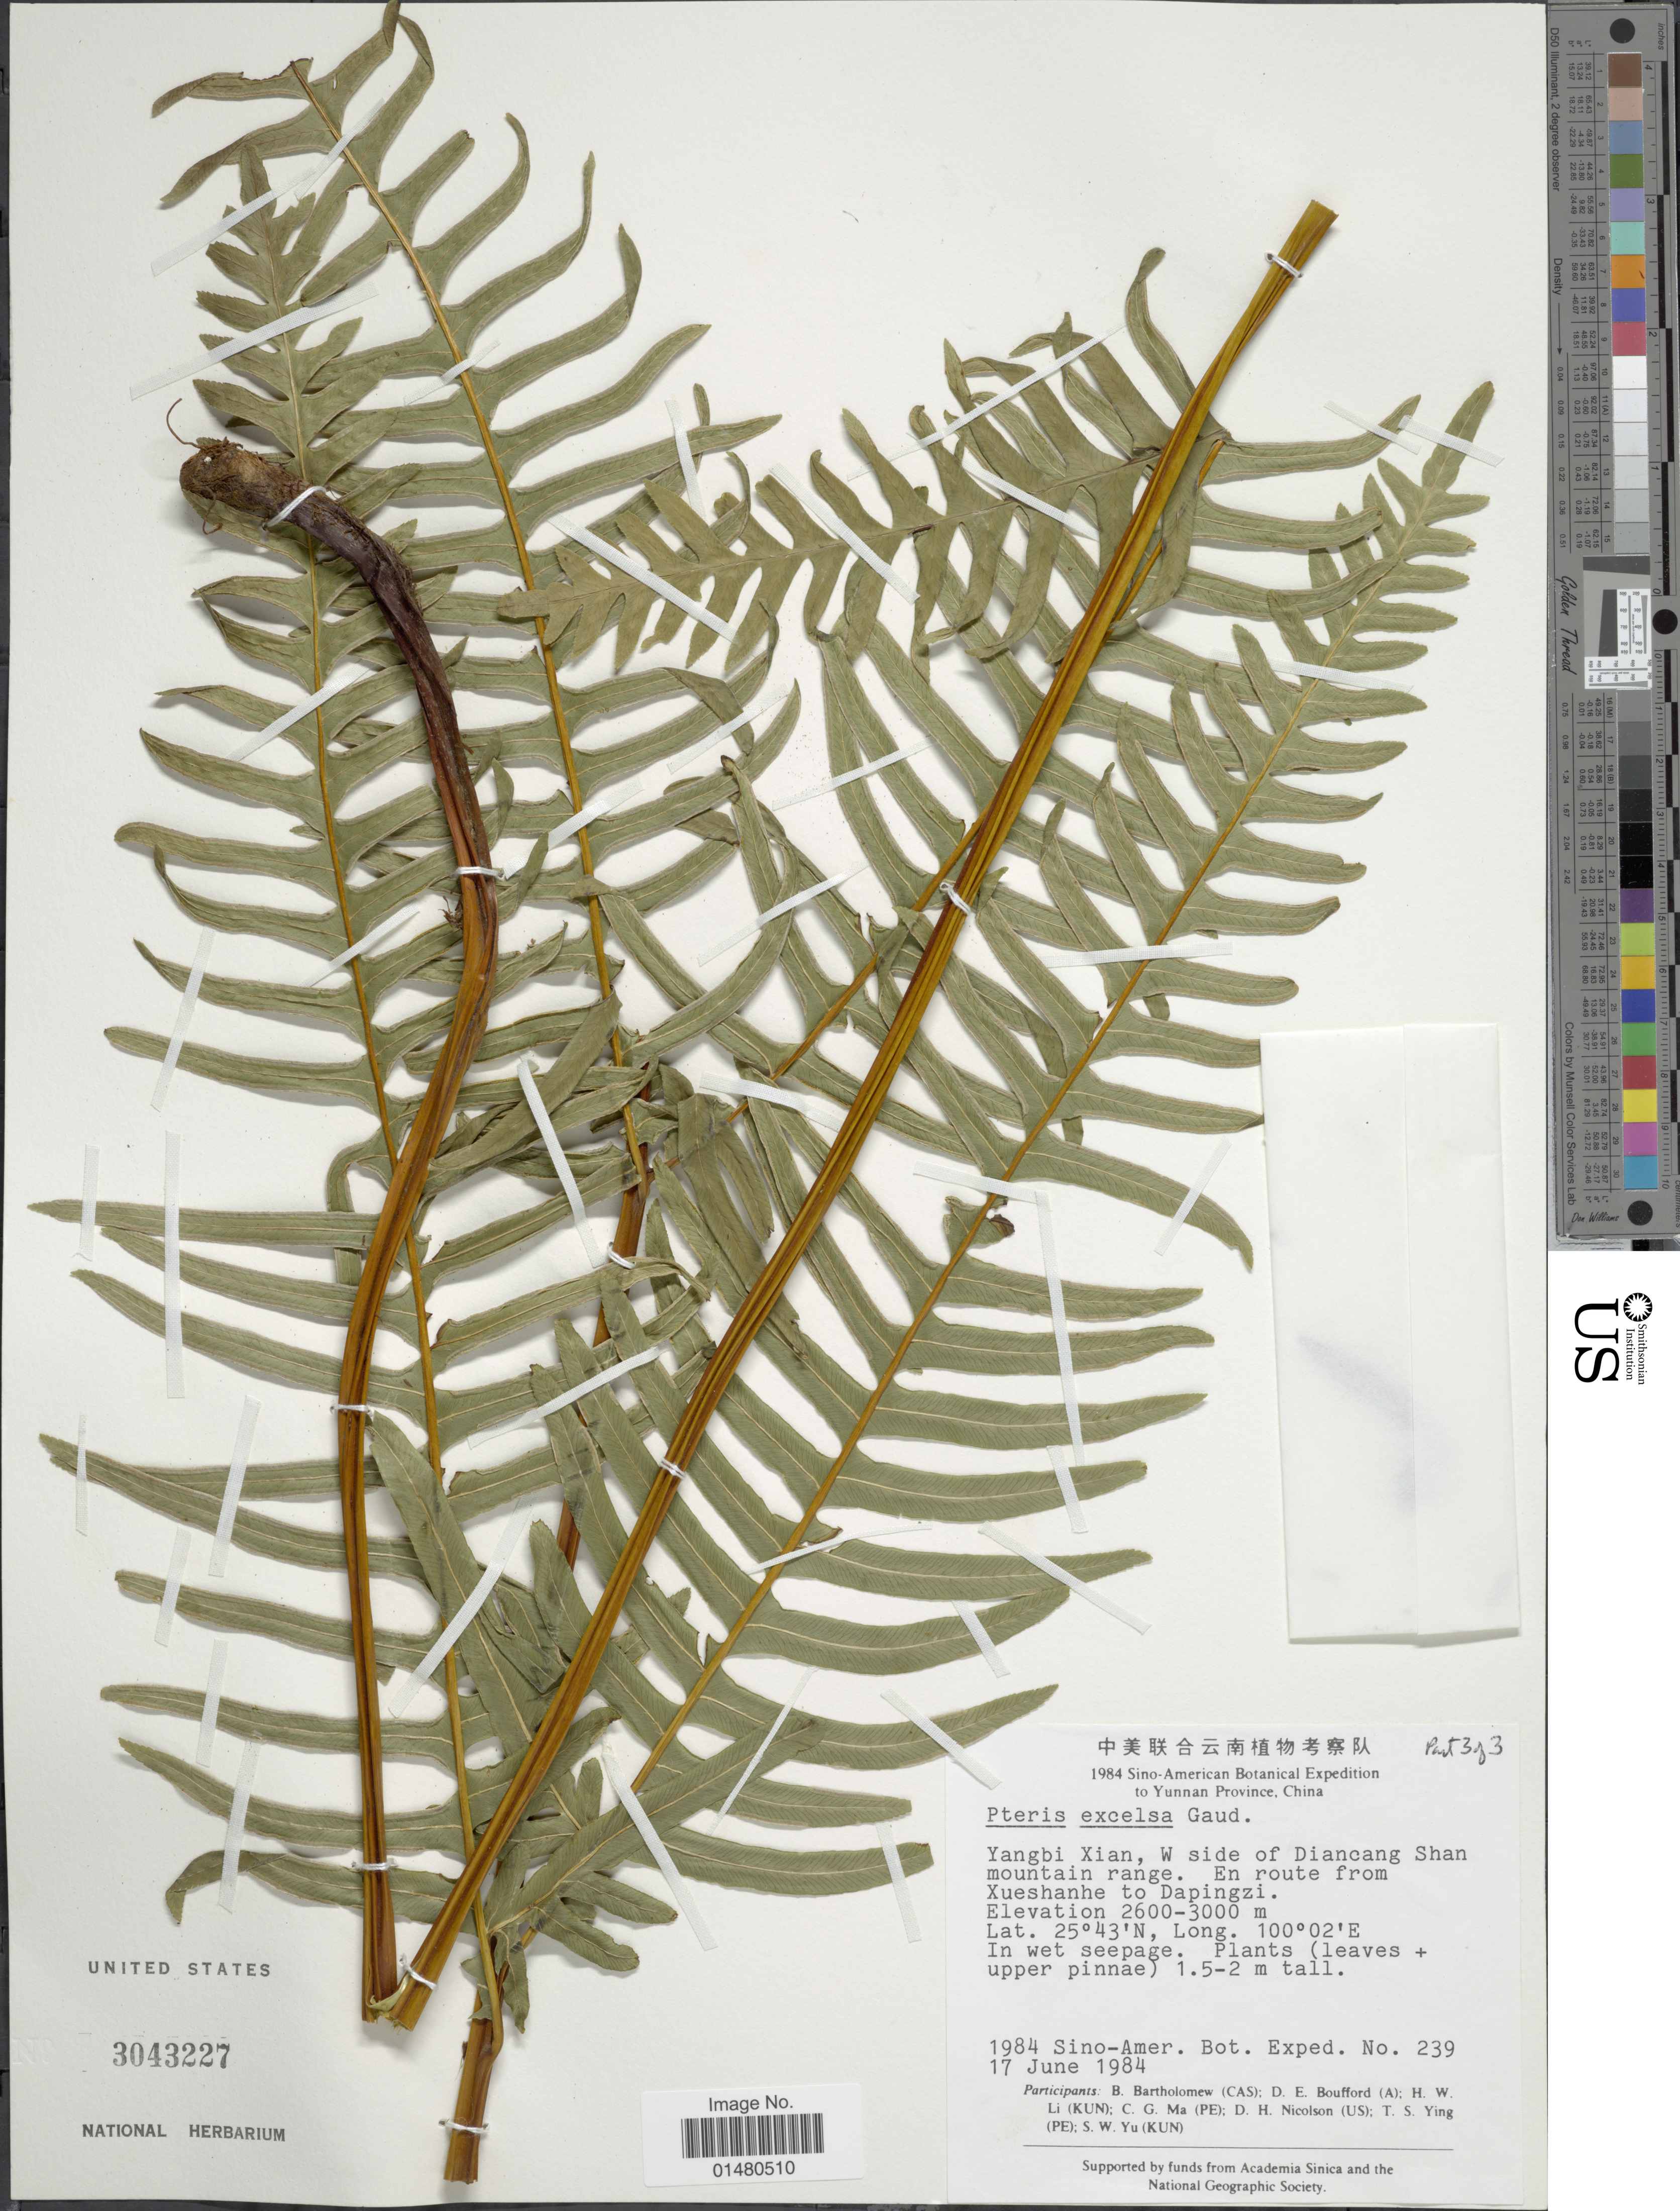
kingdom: Plantae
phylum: Tracheophyta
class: Polypodiopsida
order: Polypodiales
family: Pteridaceae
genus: Pteris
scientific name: Pteris excelsa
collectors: Sino-Amer. Bot. Exped. 1984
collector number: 239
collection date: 1984-06-17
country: China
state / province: Yunnan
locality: Yangbi Xian, W side of Diancang Shan mountain range. En route from Xueshanhe to Dapingzi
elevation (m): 2600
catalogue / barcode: US 3043227